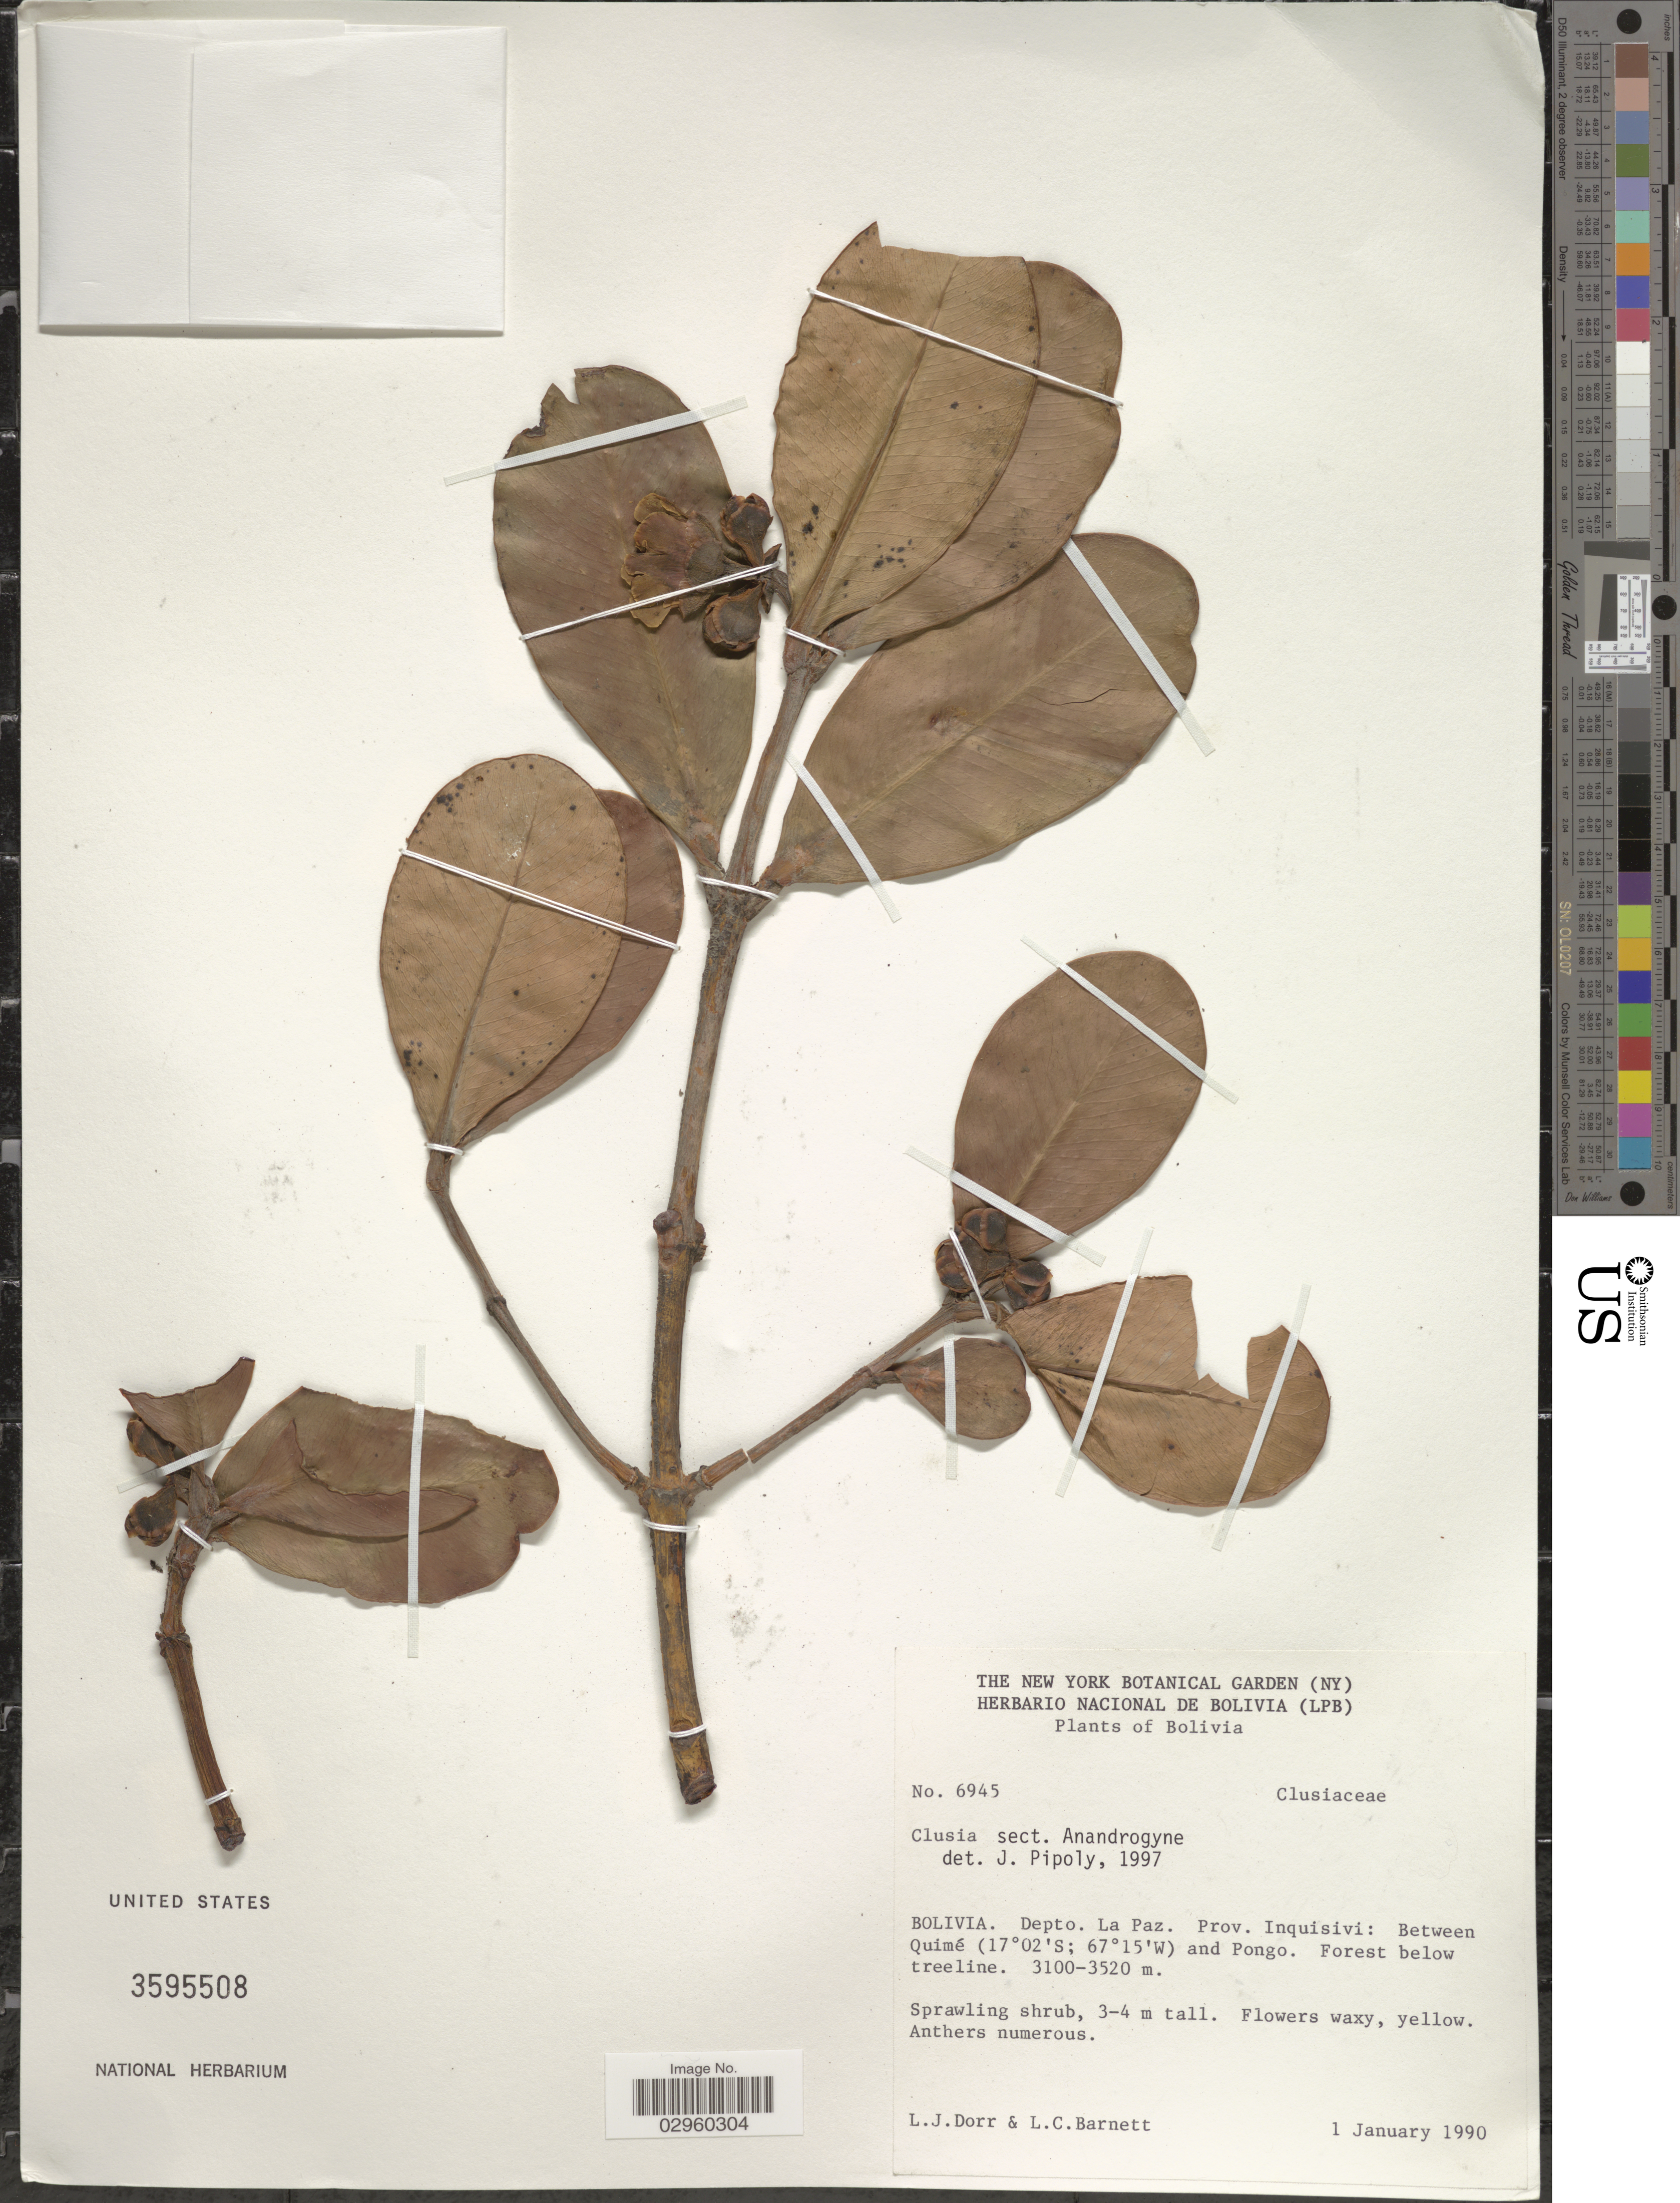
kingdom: Plantae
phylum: Tracheophyta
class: Magnoliopsida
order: Malpighiales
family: Clusiaceae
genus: Clusia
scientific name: Clusia sp.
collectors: L. J. Dorr & L. C. Barnett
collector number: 6945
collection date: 1990-01-01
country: Bolivia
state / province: La Paz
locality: Depto. La Paz. Prov. Inquisivi: Between Quimé and Pongo.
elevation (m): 3100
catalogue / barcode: US 3595508